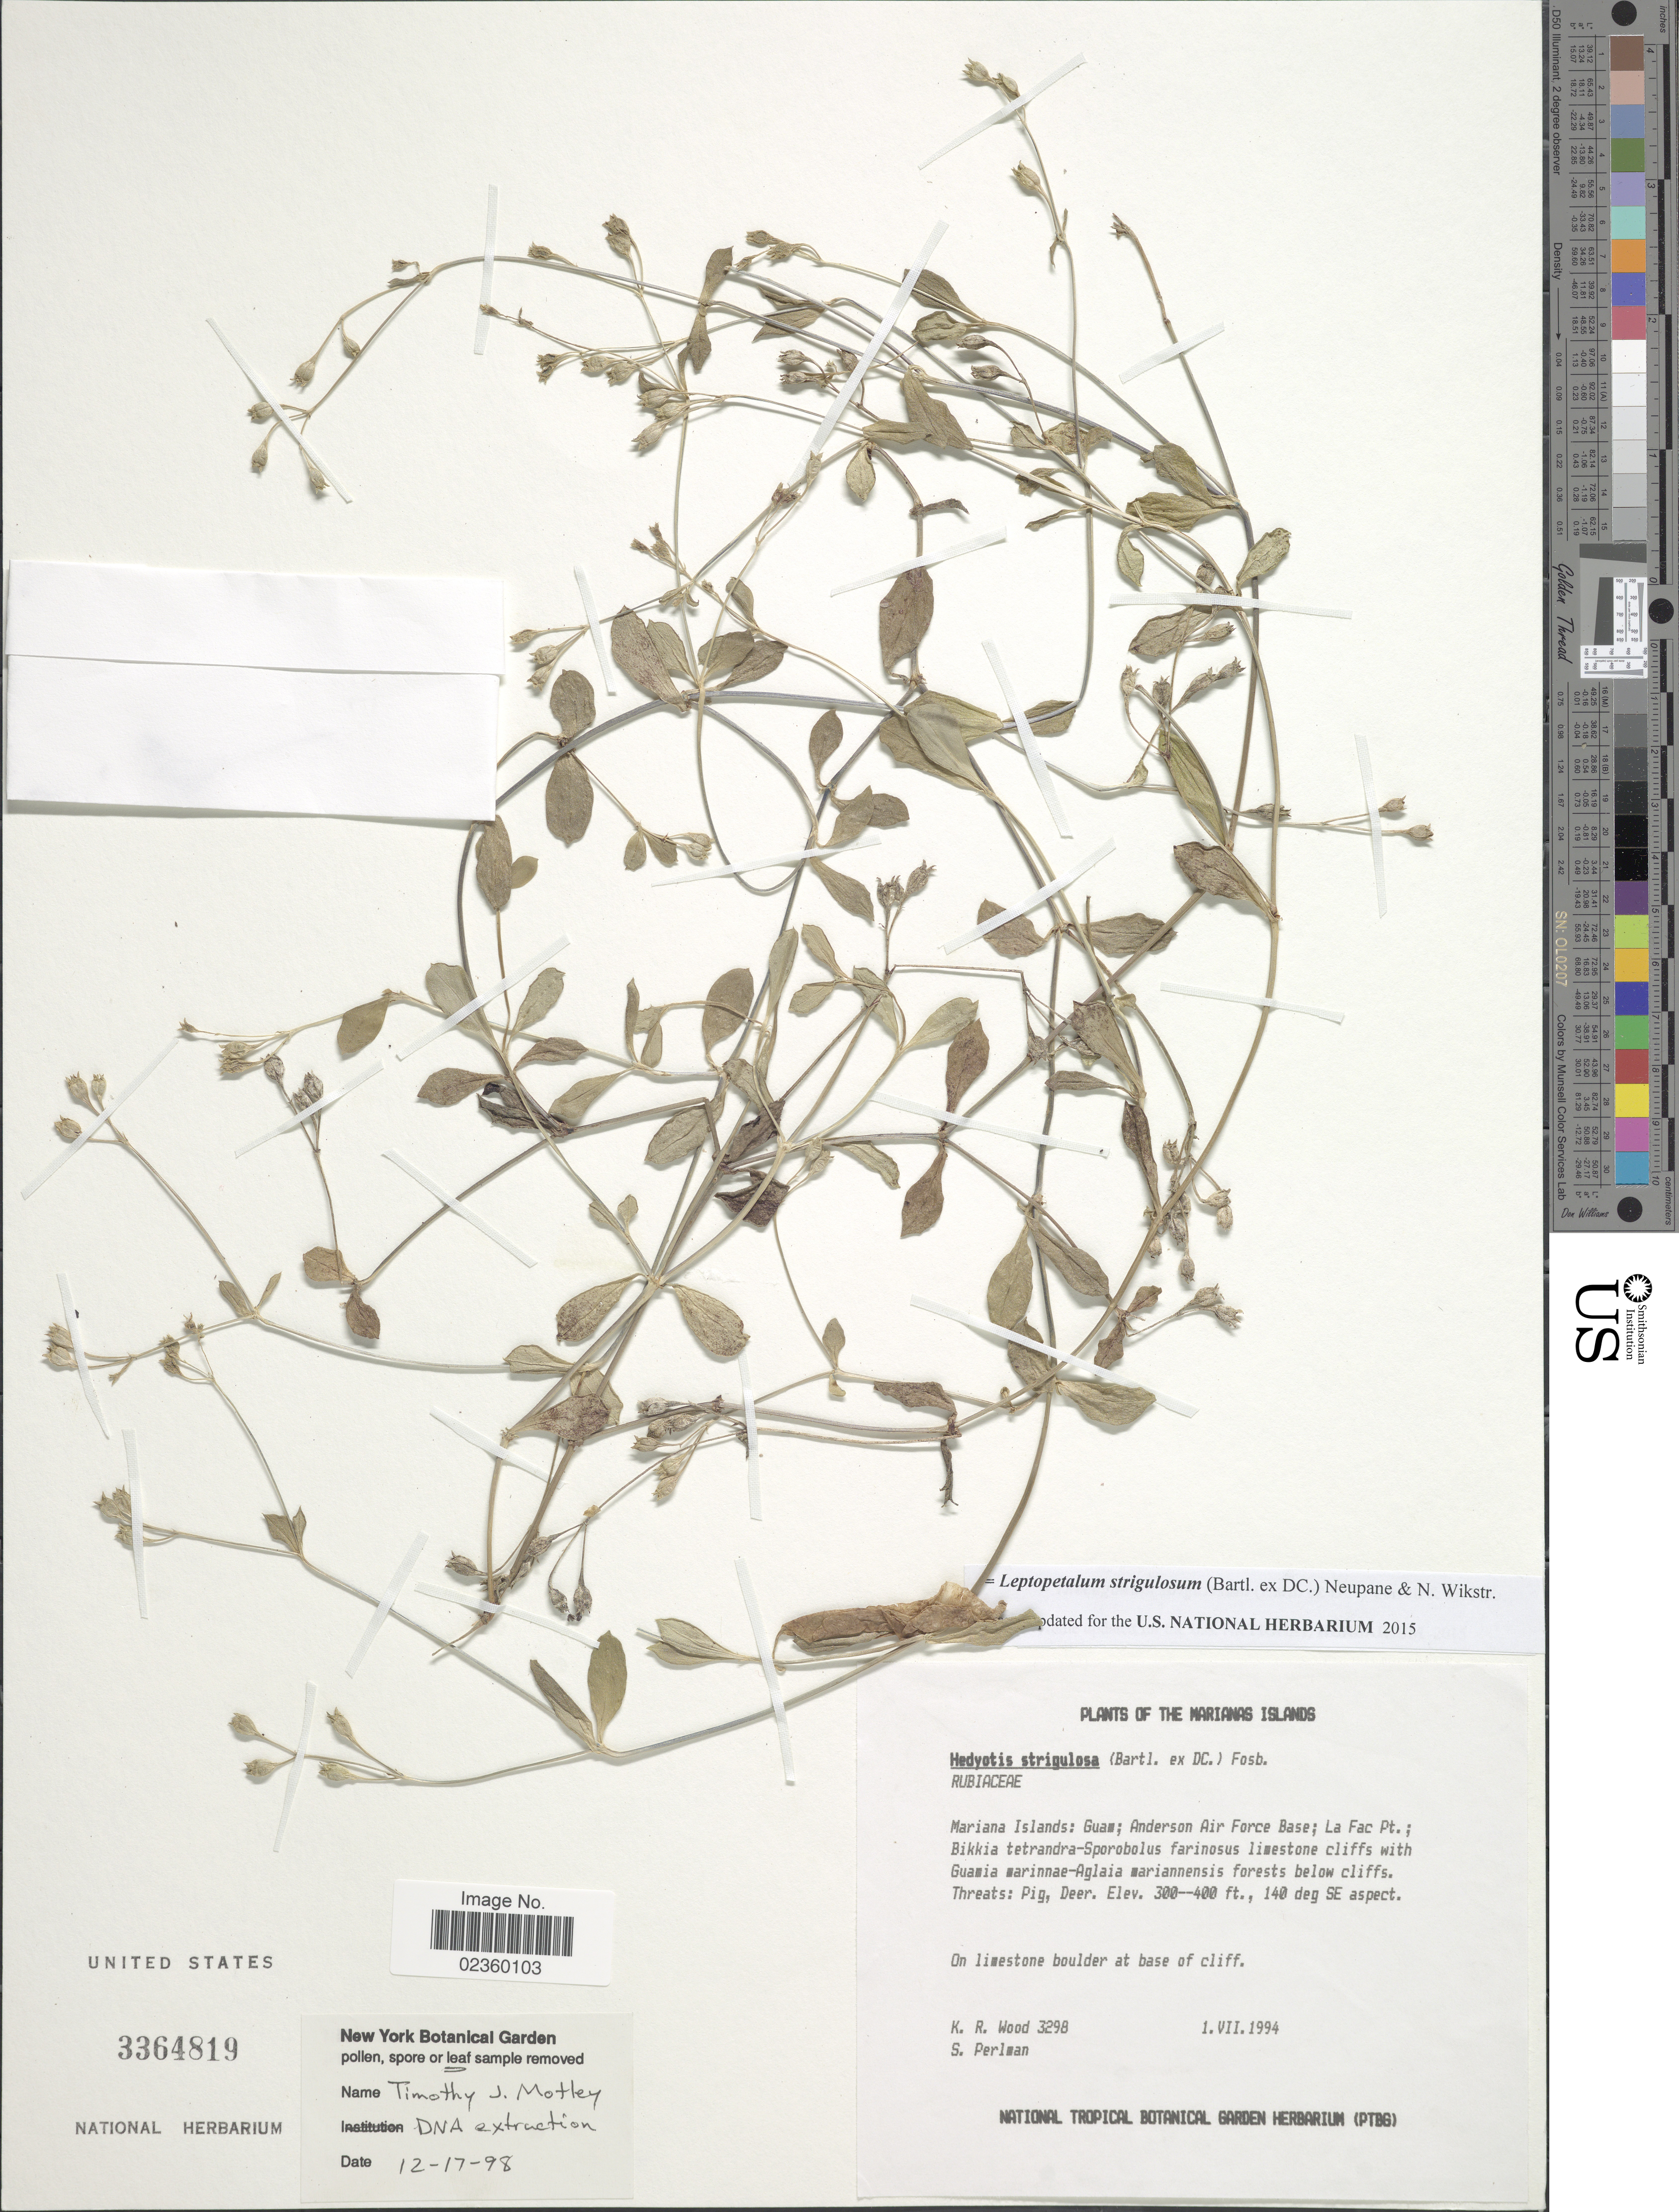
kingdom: Plantae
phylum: Tracheophyta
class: Magnoliopsida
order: Gentianales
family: Rubiaceae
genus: Leptopetalum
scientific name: Leptopetalum strigulosum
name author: (Bartl. ex DC.) Neupane & N. Wikstr.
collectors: K. R. Wood & S. Perlman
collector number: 3298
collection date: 1994-07-01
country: Guam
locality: The Mariana Islands, Mariana Islands: Andersen Air Force Base; La fac Pt,; Bikkia tetrandra-Sporobolus farinosus limestone cliffs with Guamia marinnae-Aglaia mariannensis forests below cliffs. Threats: Pig, Deer, 140 deg SE aspect. On limestone boulder at base of cliff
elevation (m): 91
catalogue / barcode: US 3364819